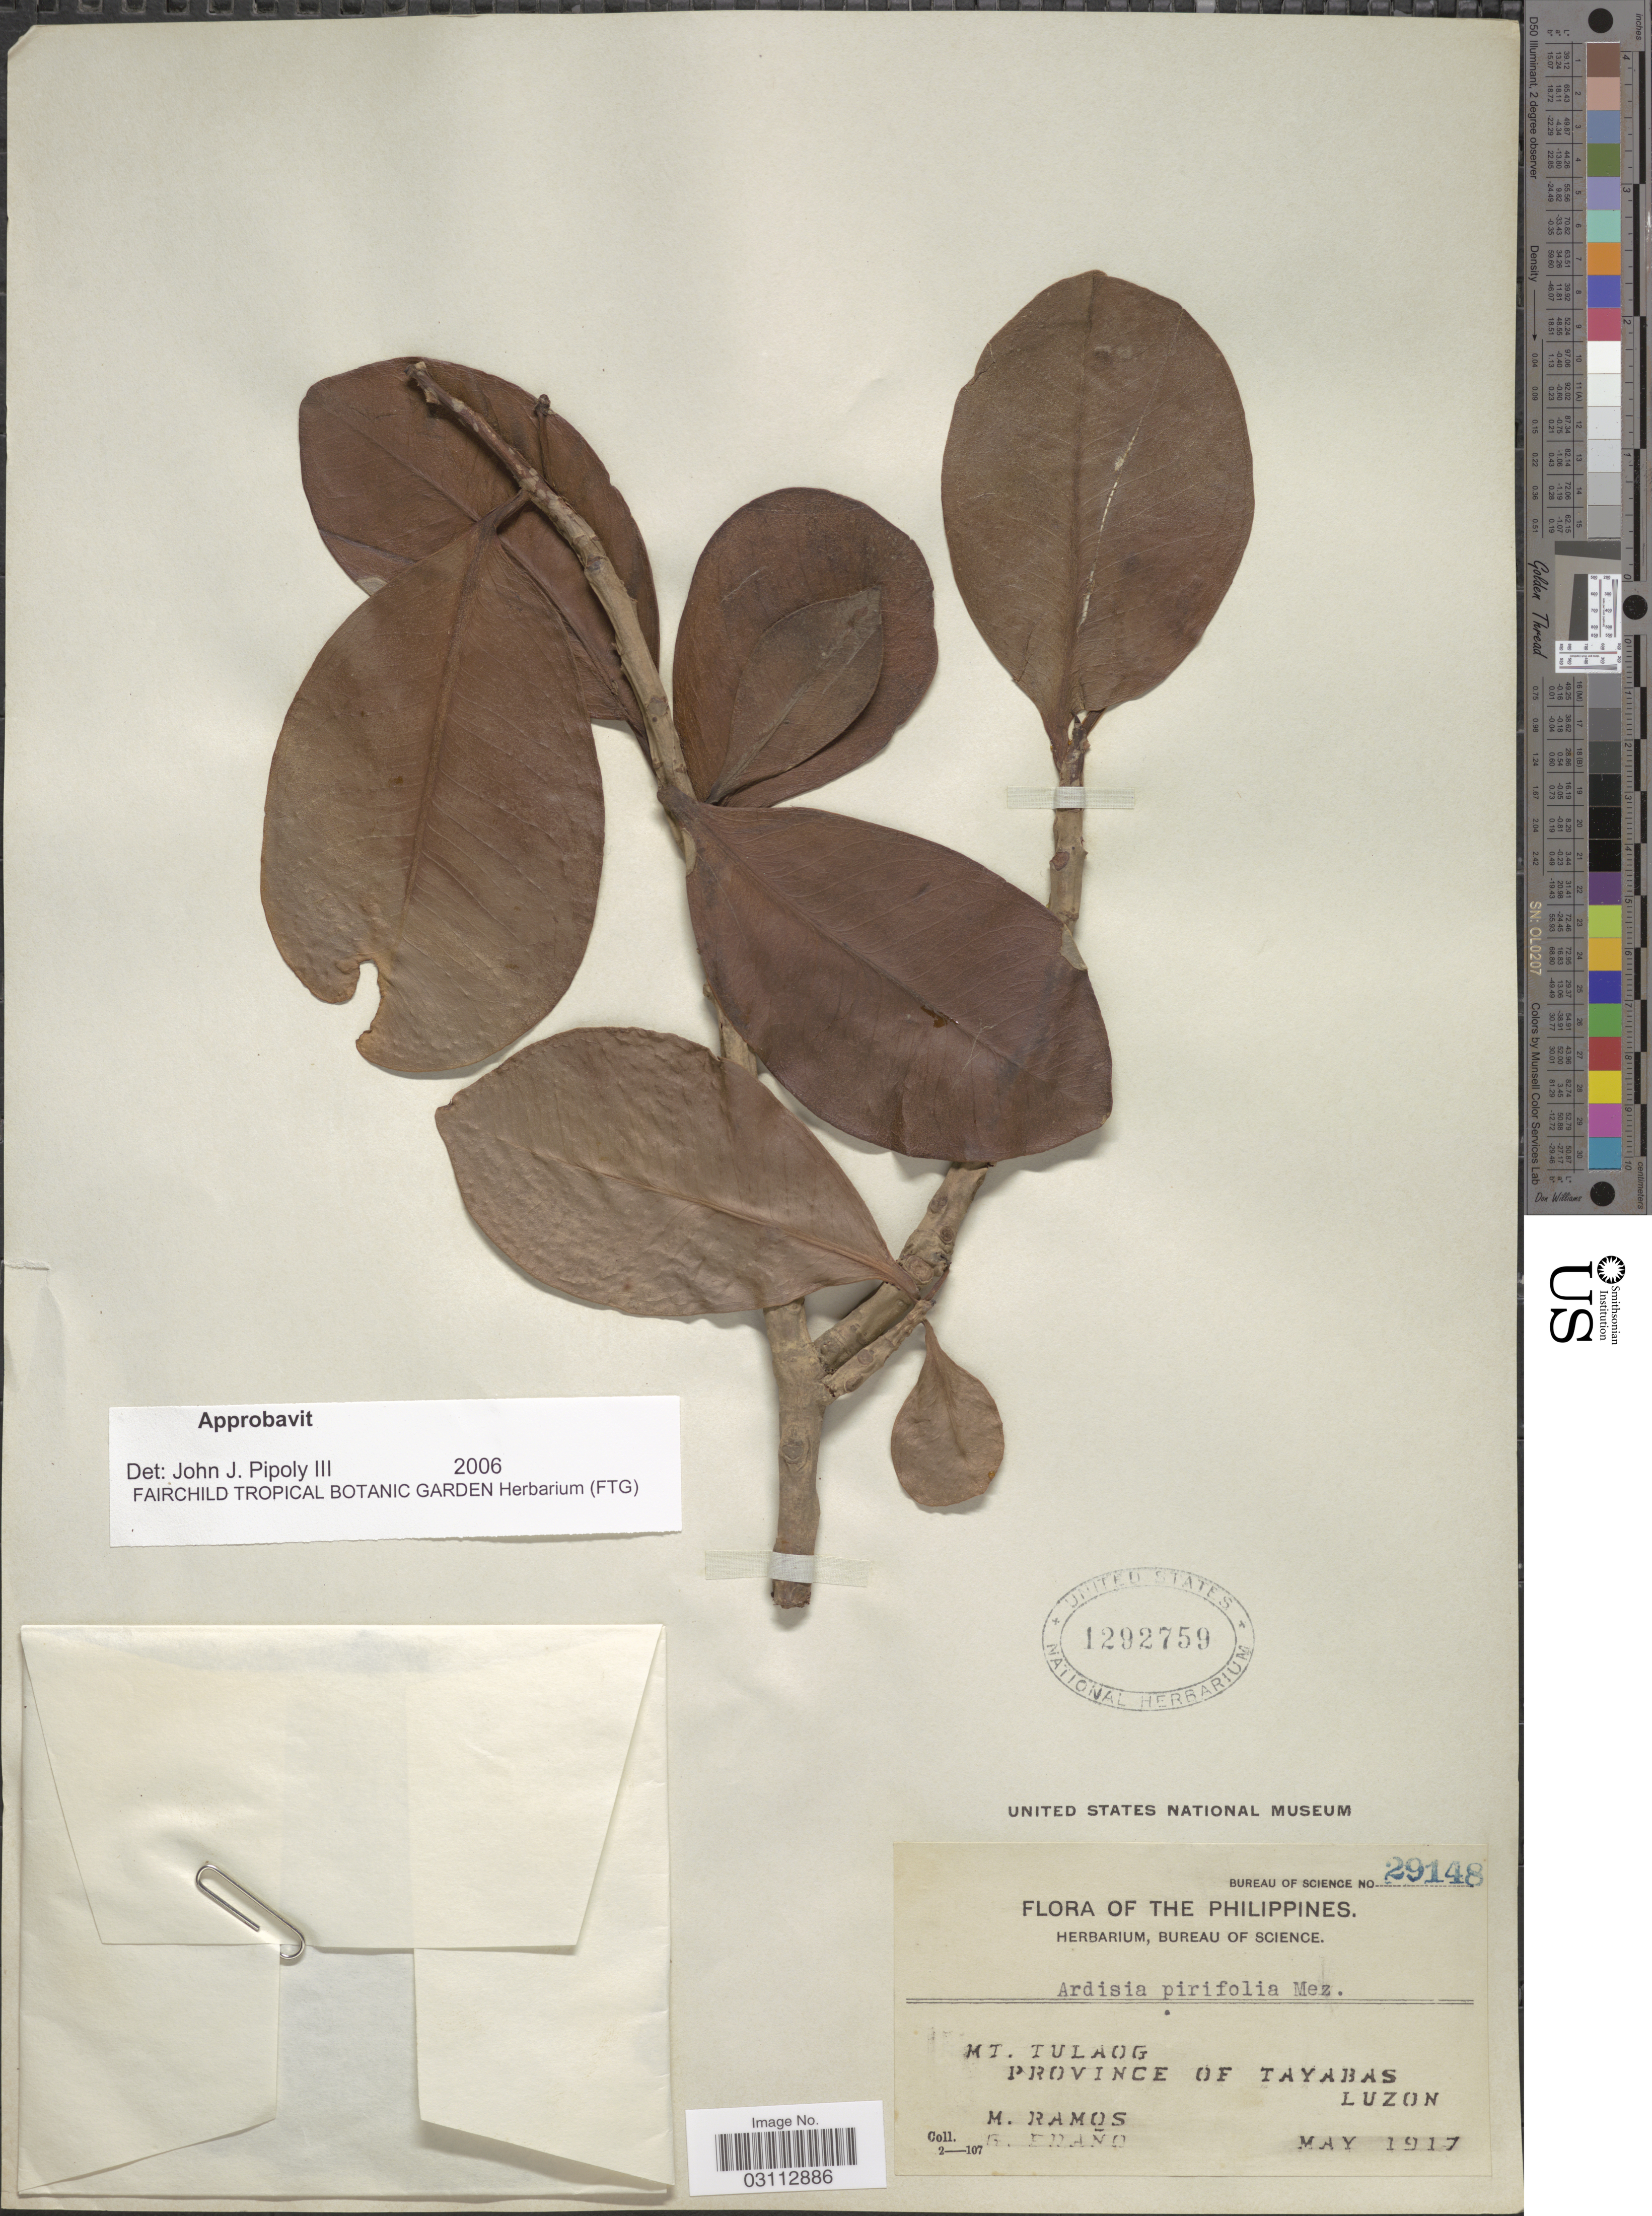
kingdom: Plantae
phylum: Tracheophyta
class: Magnoliopsida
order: Ericales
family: Primulaceae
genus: Ardisia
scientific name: Ardisia pirifolia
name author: Mez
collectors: M. Ramos & G. Edaño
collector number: Bureau of Science 29148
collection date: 1917-05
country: Philippines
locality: Mt. Tulaog. Province of Tayabas. Luzon.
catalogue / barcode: US 1292759